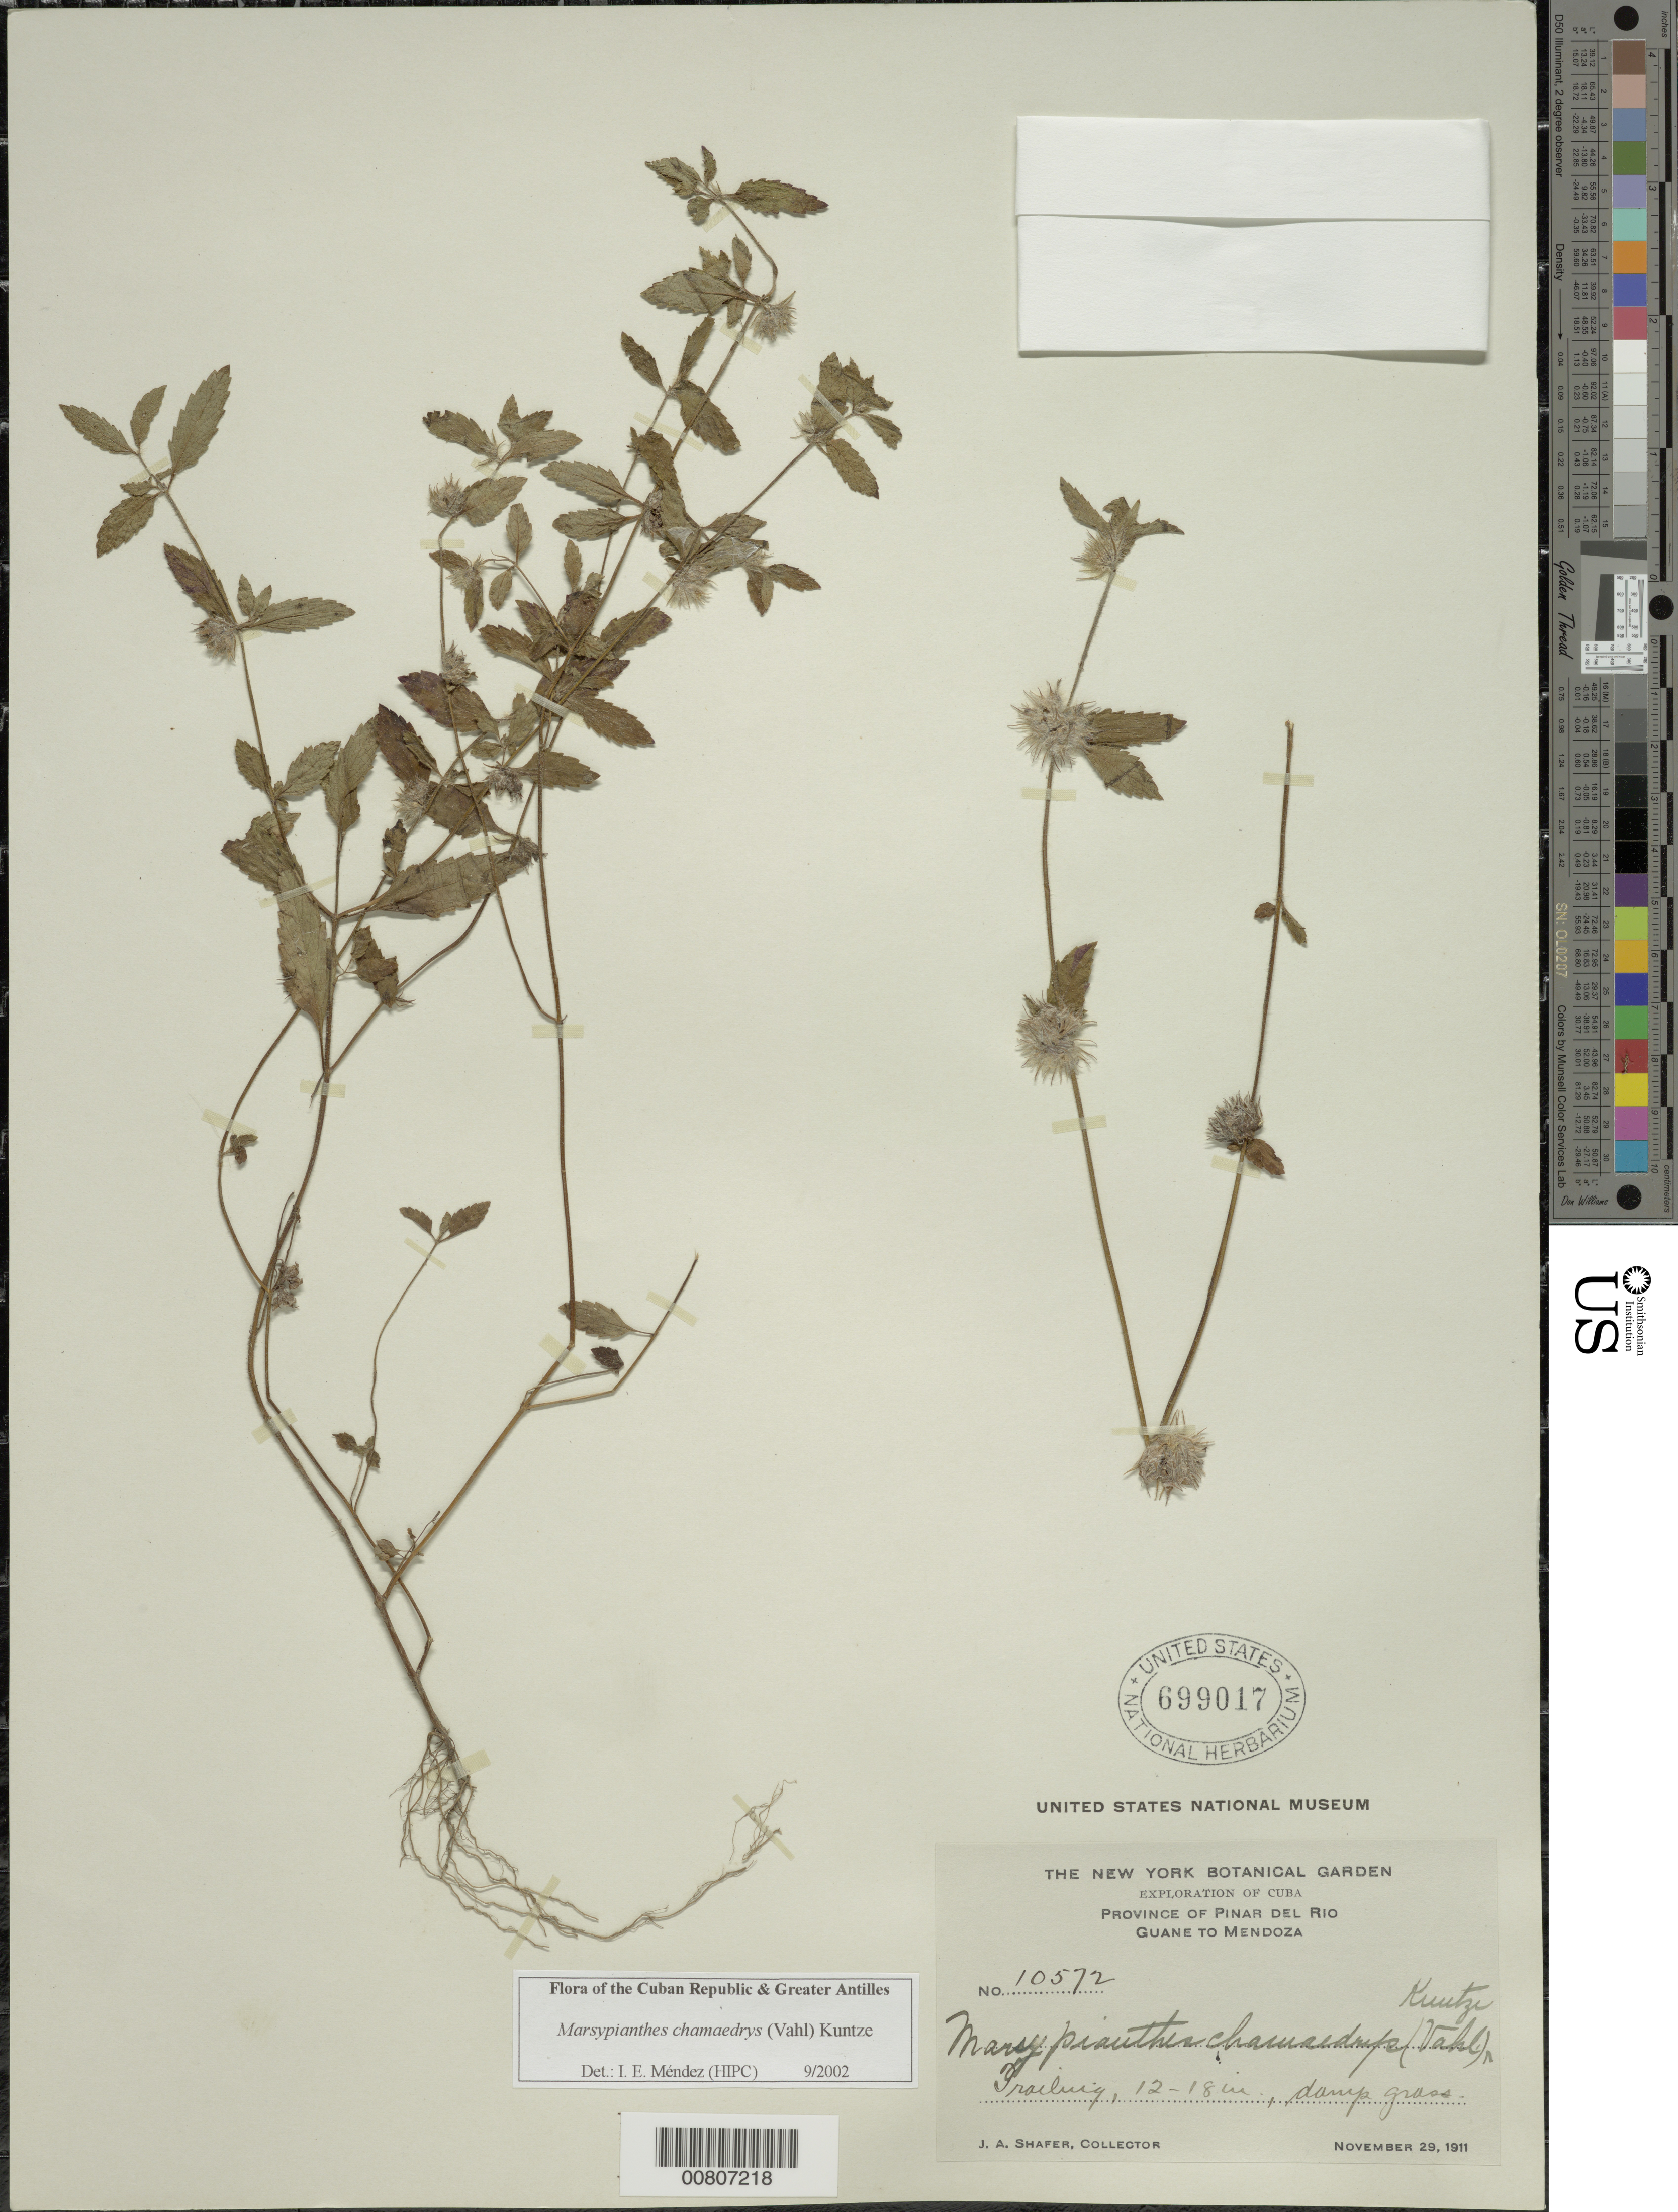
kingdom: Plantae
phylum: Tracheophyta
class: Magnoliopsida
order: Lamiales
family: Lamiaceae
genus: Marsypianthes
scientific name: Marsypianthes chamaedrys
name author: (Vahl) Kuntze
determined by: Méndez, Isidro E., (HIPC)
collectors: J. A. Shafer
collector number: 10572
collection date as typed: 29 Nov 1911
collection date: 1911-11-29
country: Cuba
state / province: Pinar del Rio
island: Cuba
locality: Guane to Mendoza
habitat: Damp grass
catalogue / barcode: US 699017